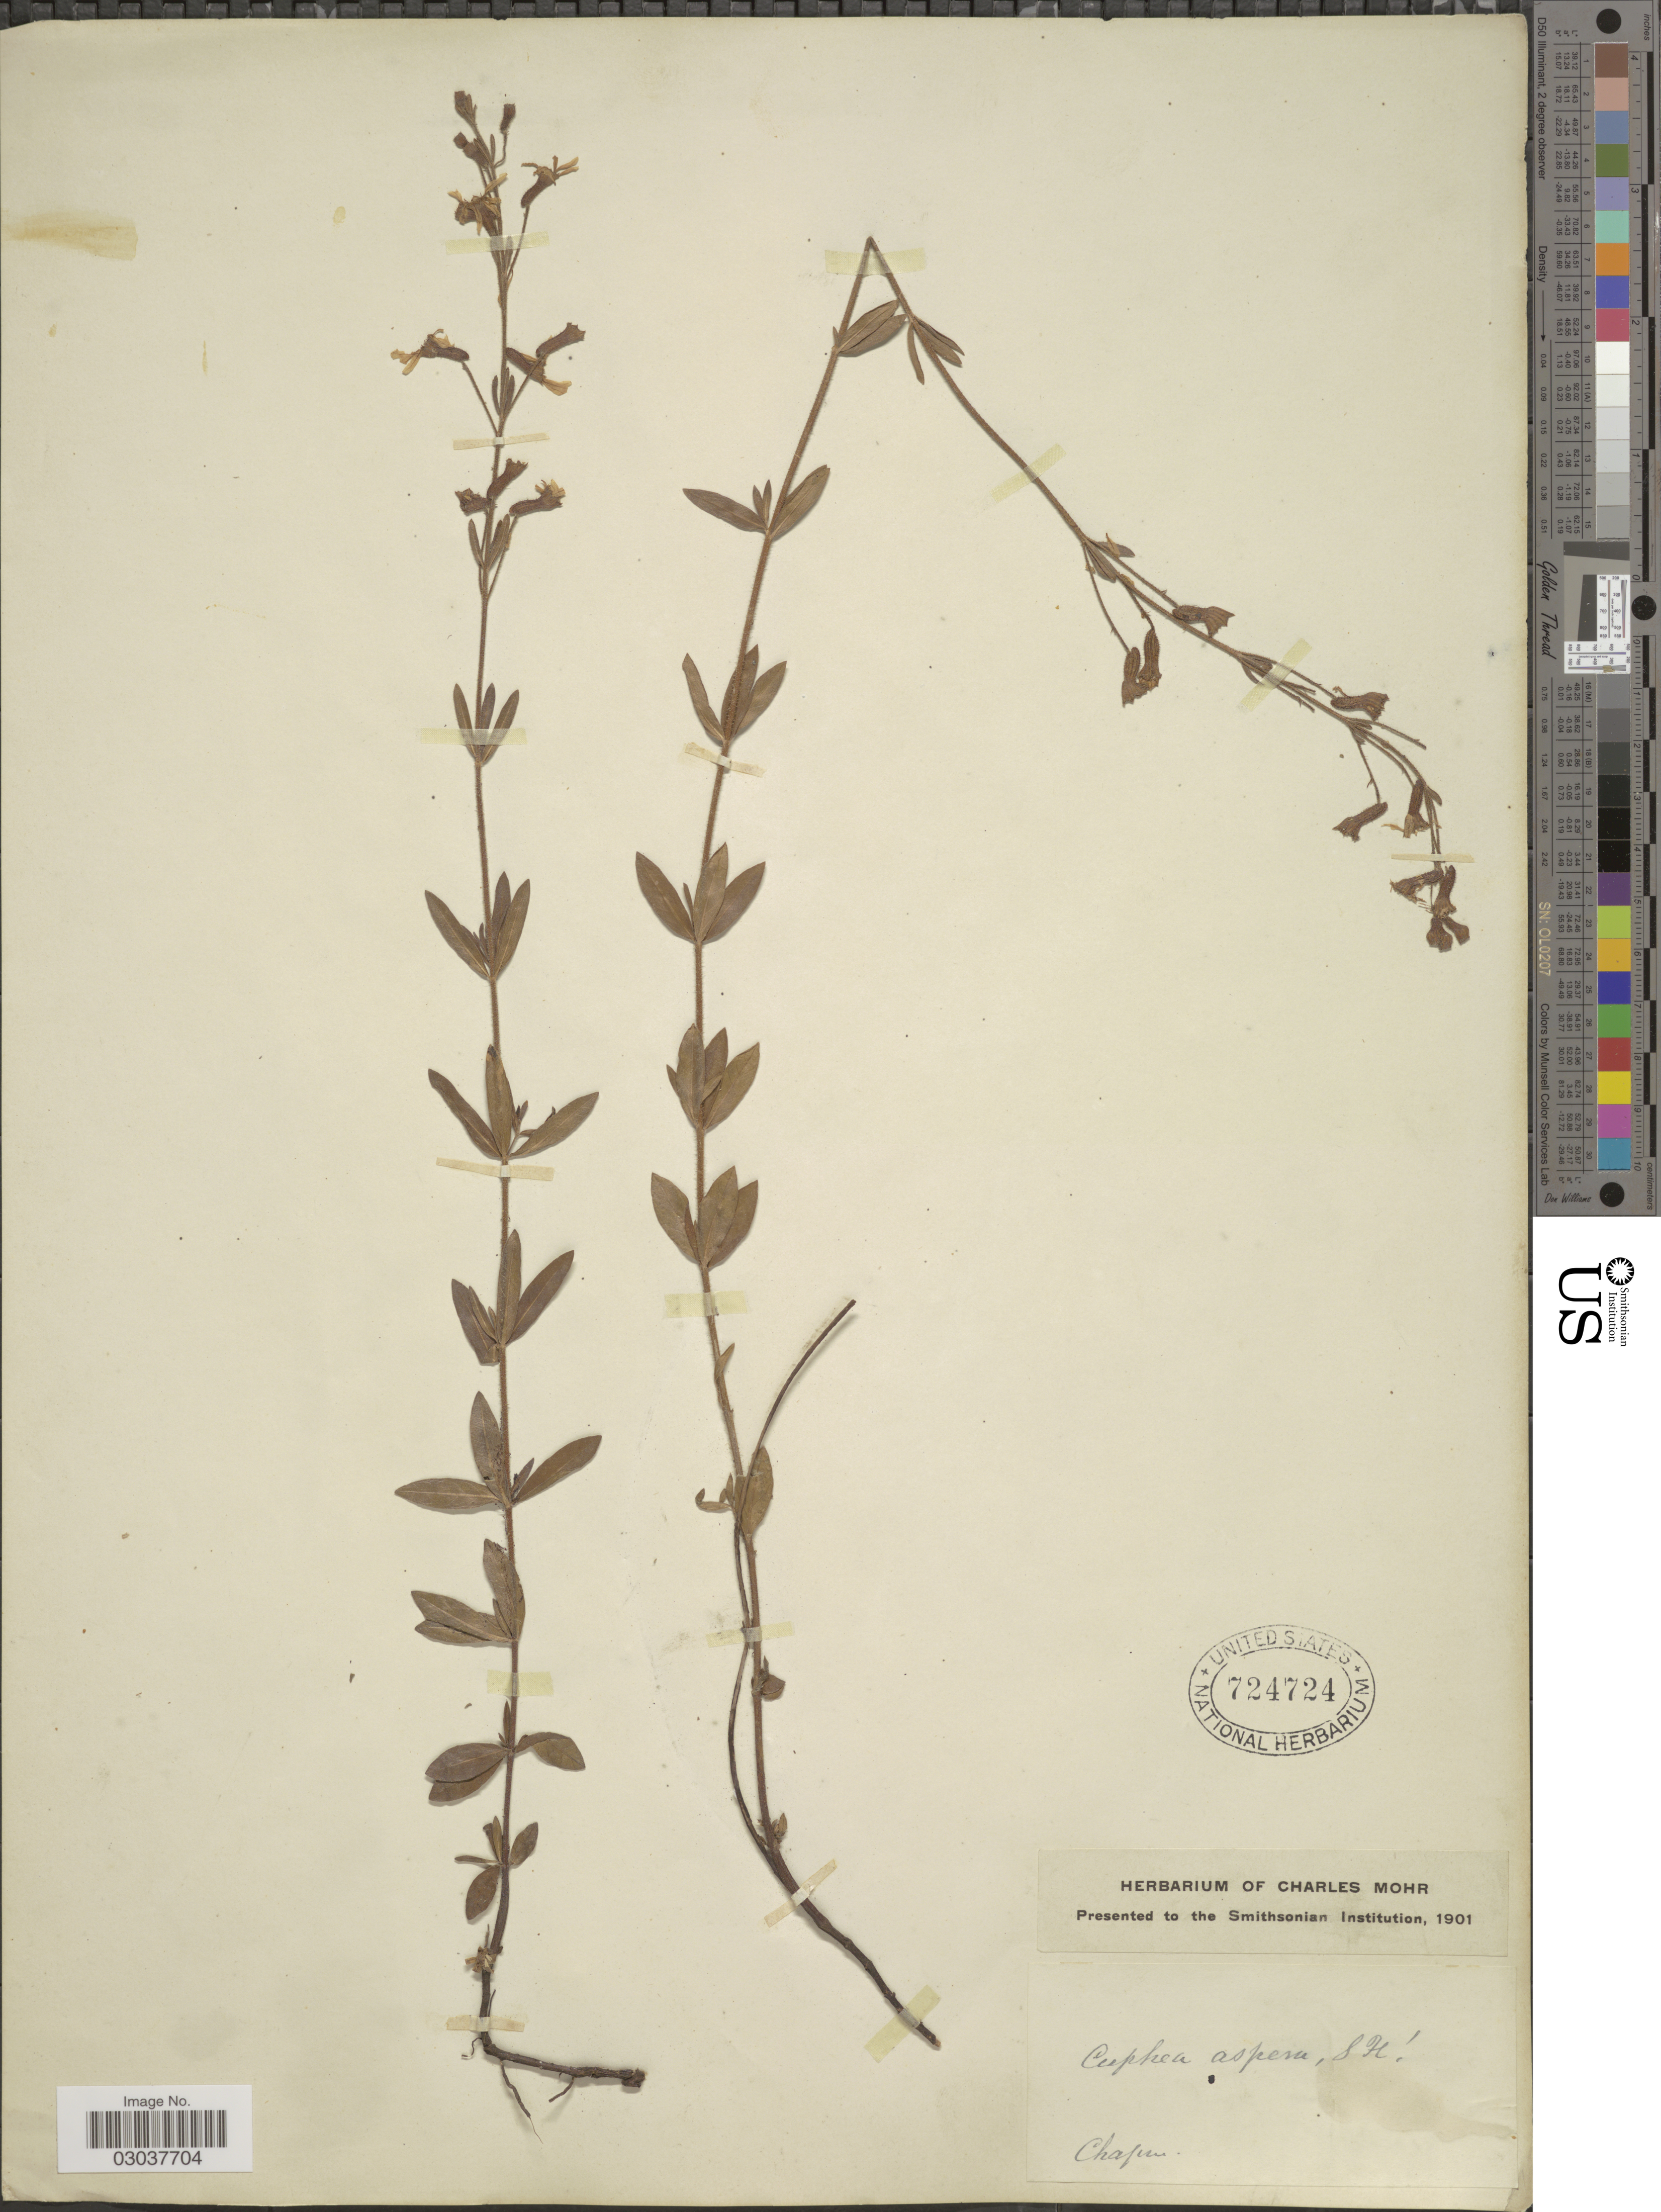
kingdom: Plantae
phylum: Tracheophyta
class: Magnoliopsida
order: Myrtales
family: Lythraceae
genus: Cuphea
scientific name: Cuphea aspera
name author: Chapm.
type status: Possible Type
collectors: A. Chapman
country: United States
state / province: Florida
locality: S. Fl.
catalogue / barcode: US 724724